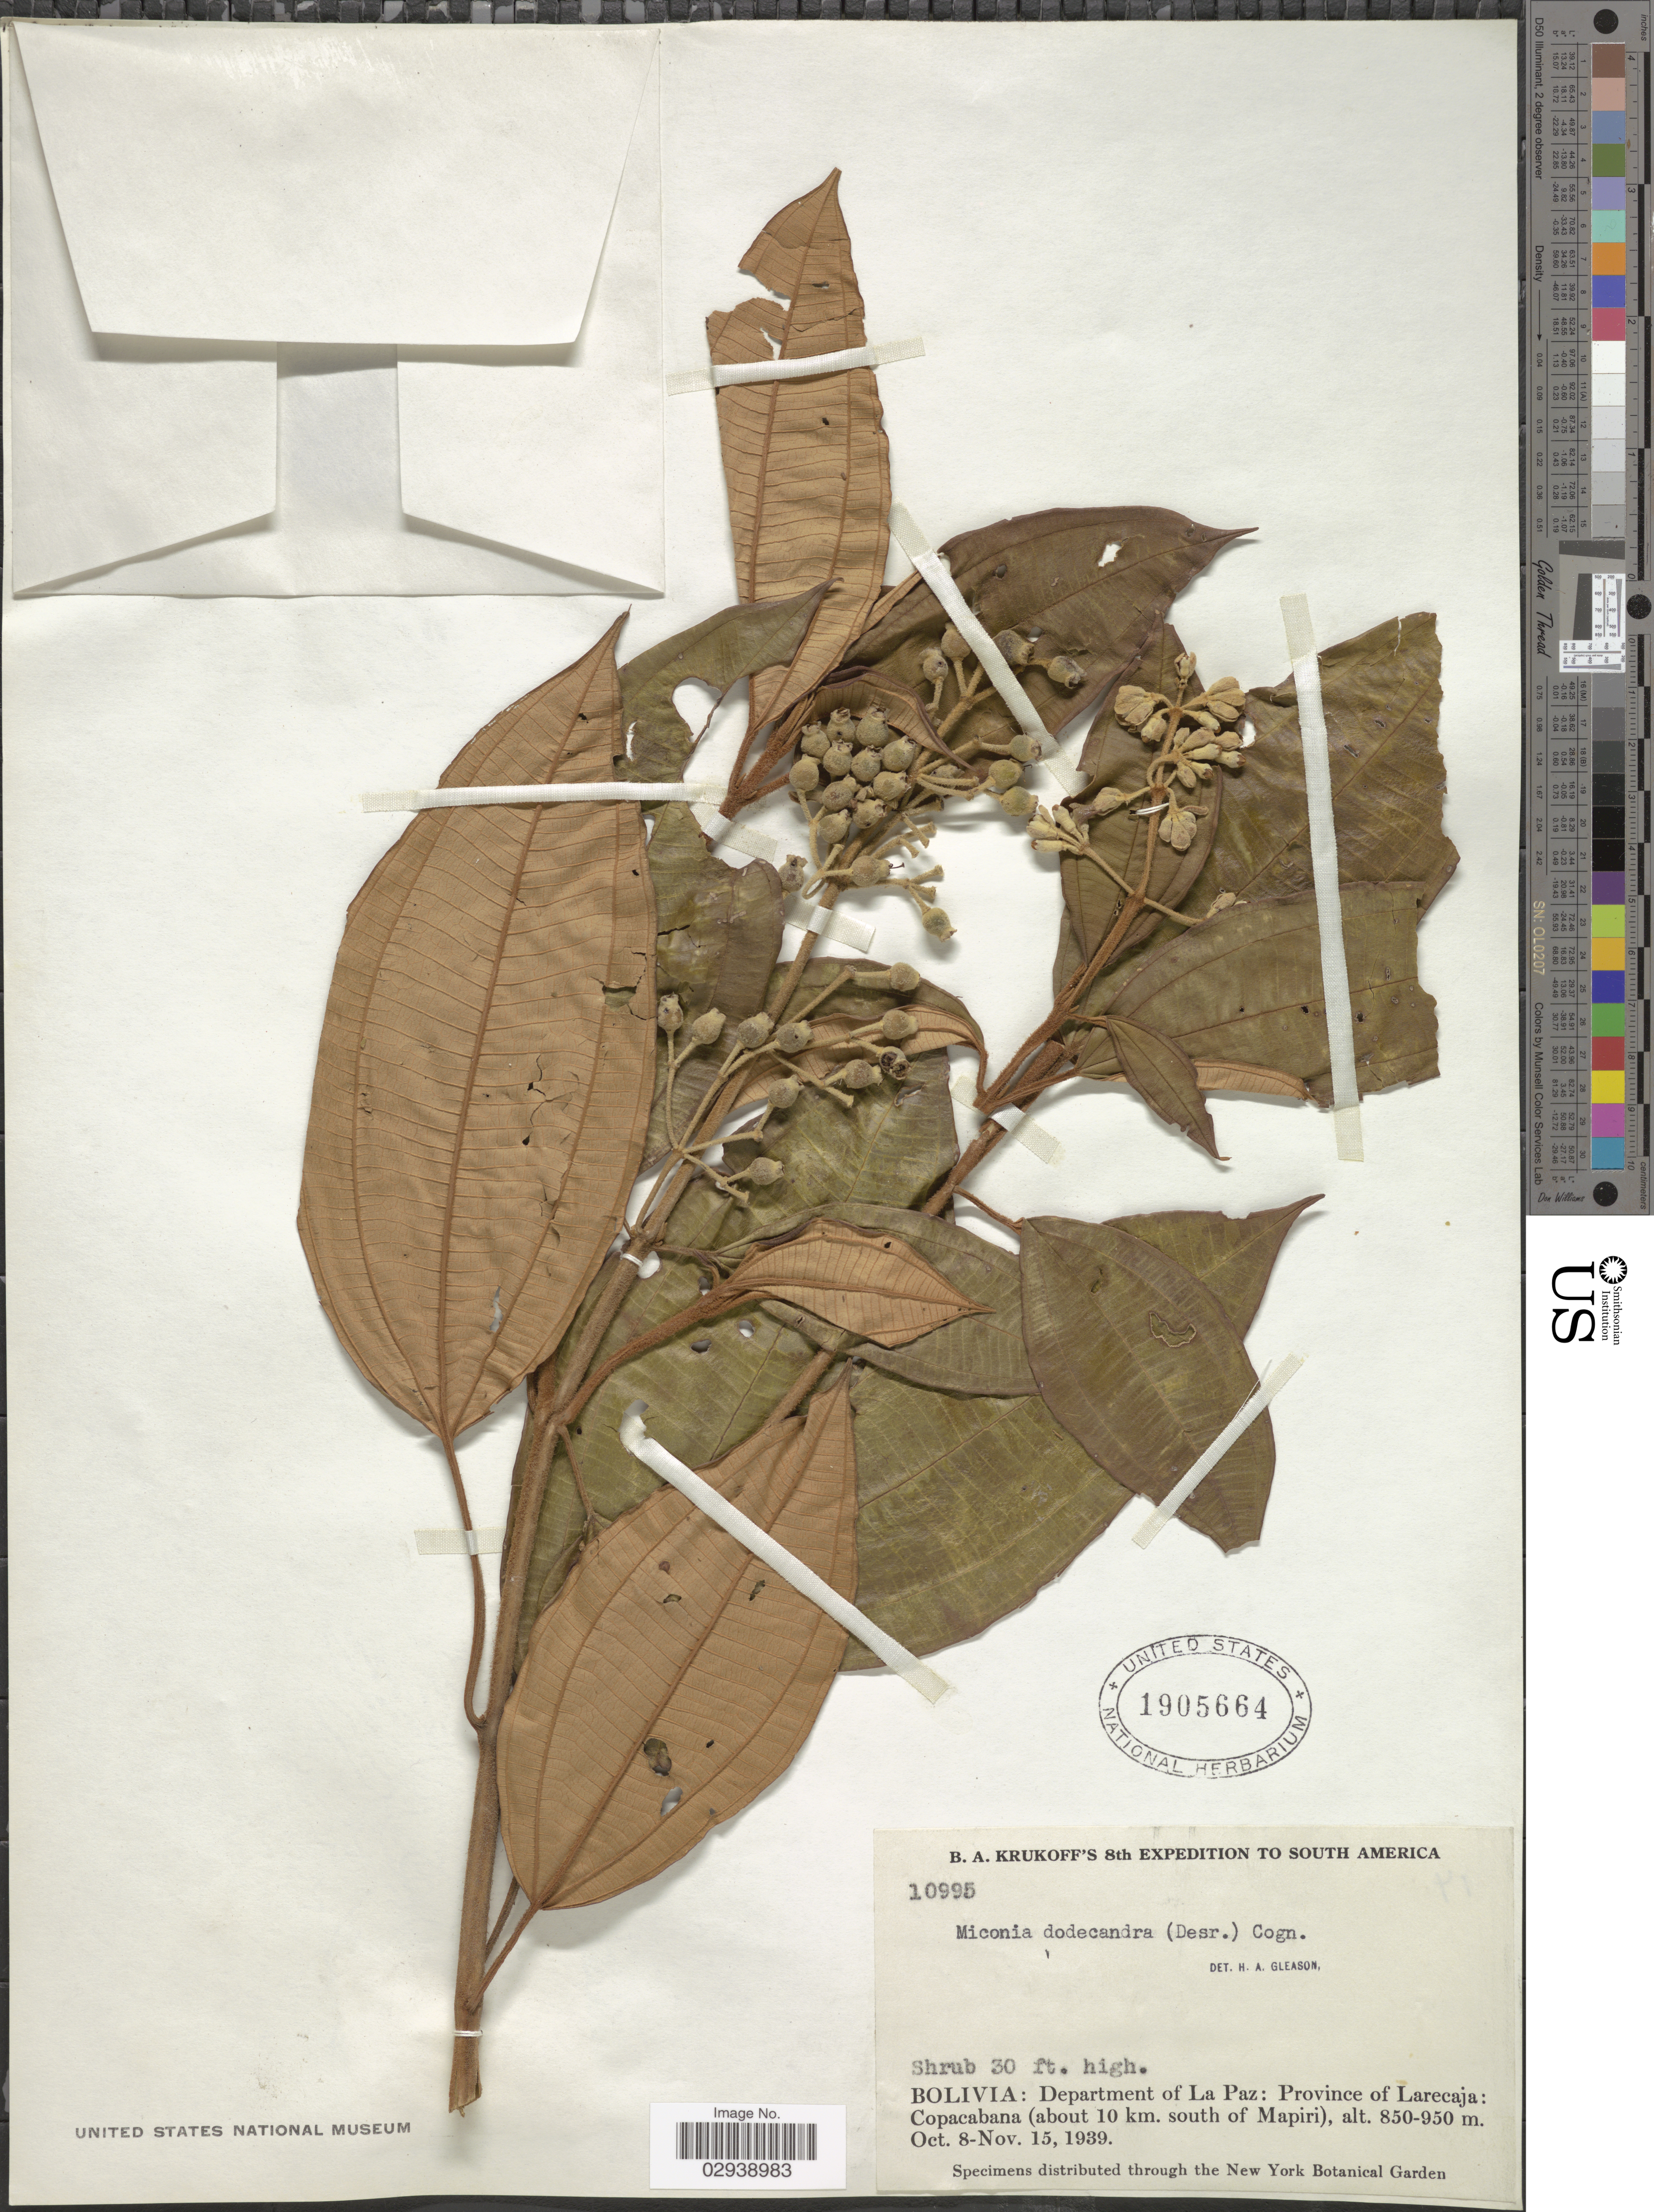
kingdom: Plantae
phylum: Tracheophyta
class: Magnoliopsida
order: Myrtales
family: Melastomataceae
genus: Miconia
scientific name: Miconia dodecandra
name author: Cogn.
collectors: B. A. Krukoff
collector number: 10995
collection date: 1939-10-08/1939-11-15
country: Bolivia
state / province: La Paz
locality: Department of La Paz: Province of Larecaja: Copacabana (about 10 km. south of Mapiri).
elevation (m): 850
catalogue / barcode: US 1905664